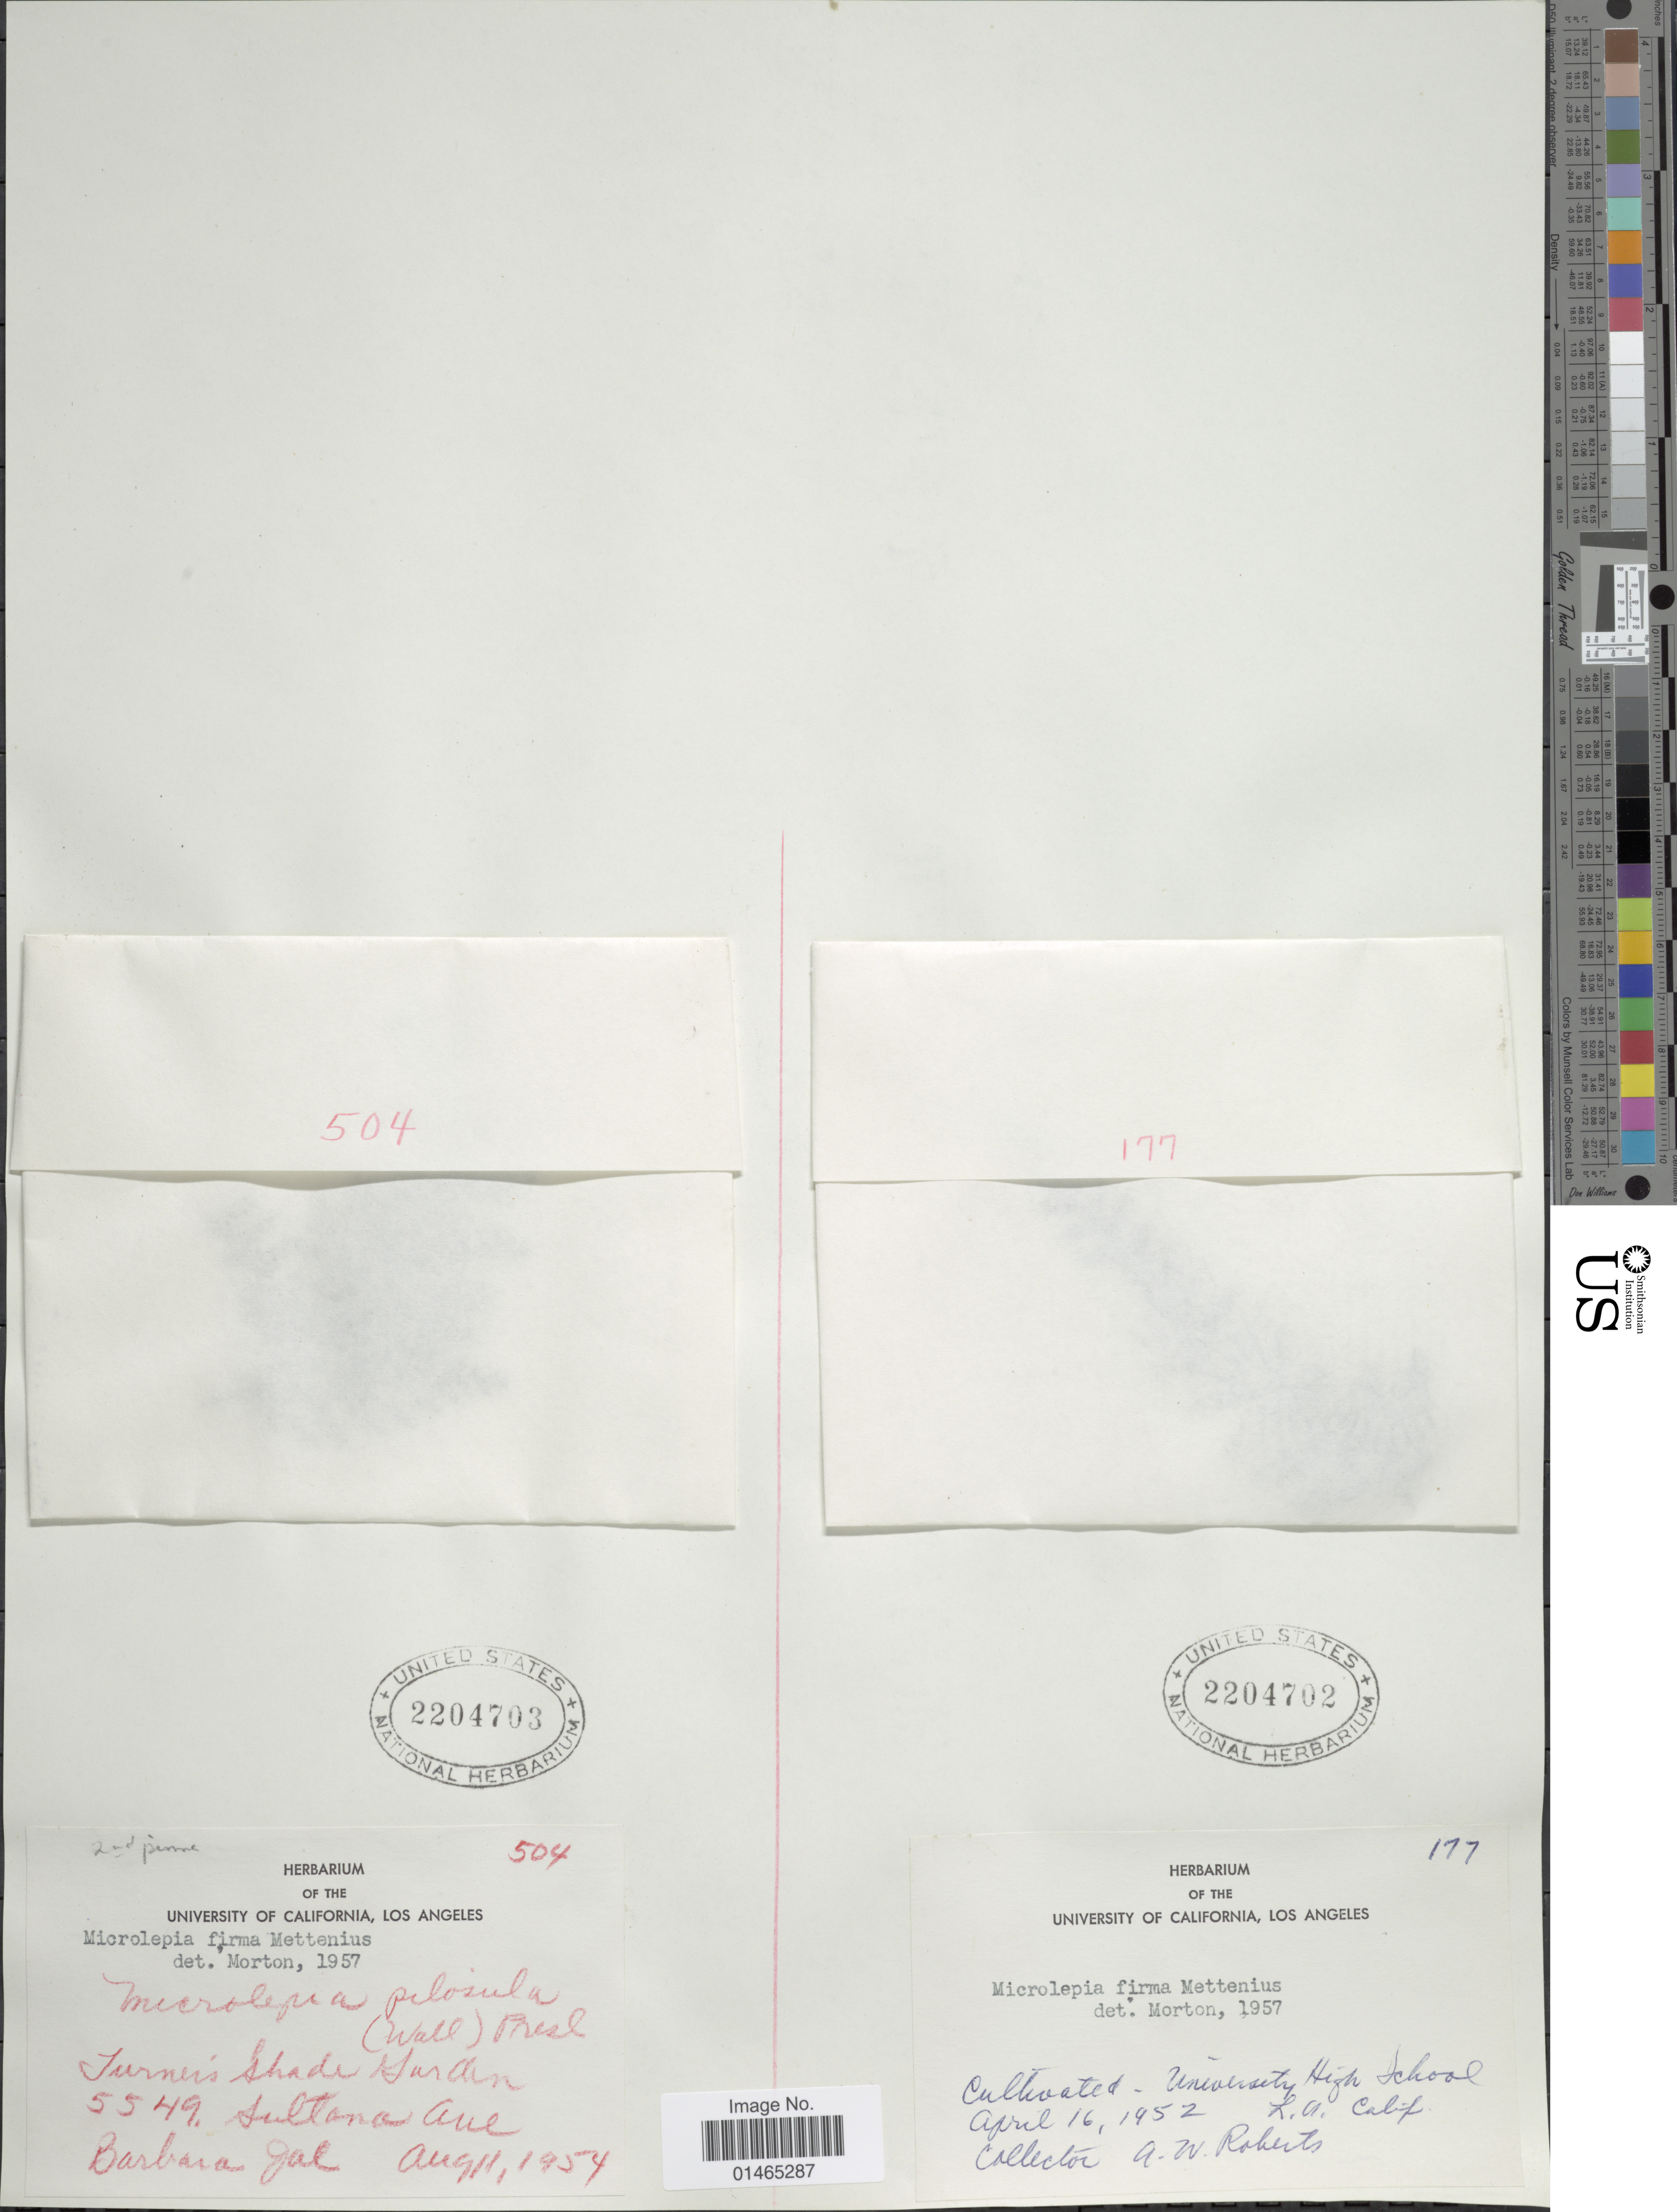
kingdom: Plantae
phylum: Tracheophyta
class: Polypodiopsida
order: Polypodiales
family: Dennstaedtiaceae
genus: Microlepia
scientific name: Microlepia firma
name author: Mett. ex Kuhn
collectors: B. Joe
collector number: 504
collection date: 1954-08-11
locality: Jurneis shade Garden 5549, Sultana Aul [interpreted]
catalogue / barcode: US 2204703-2